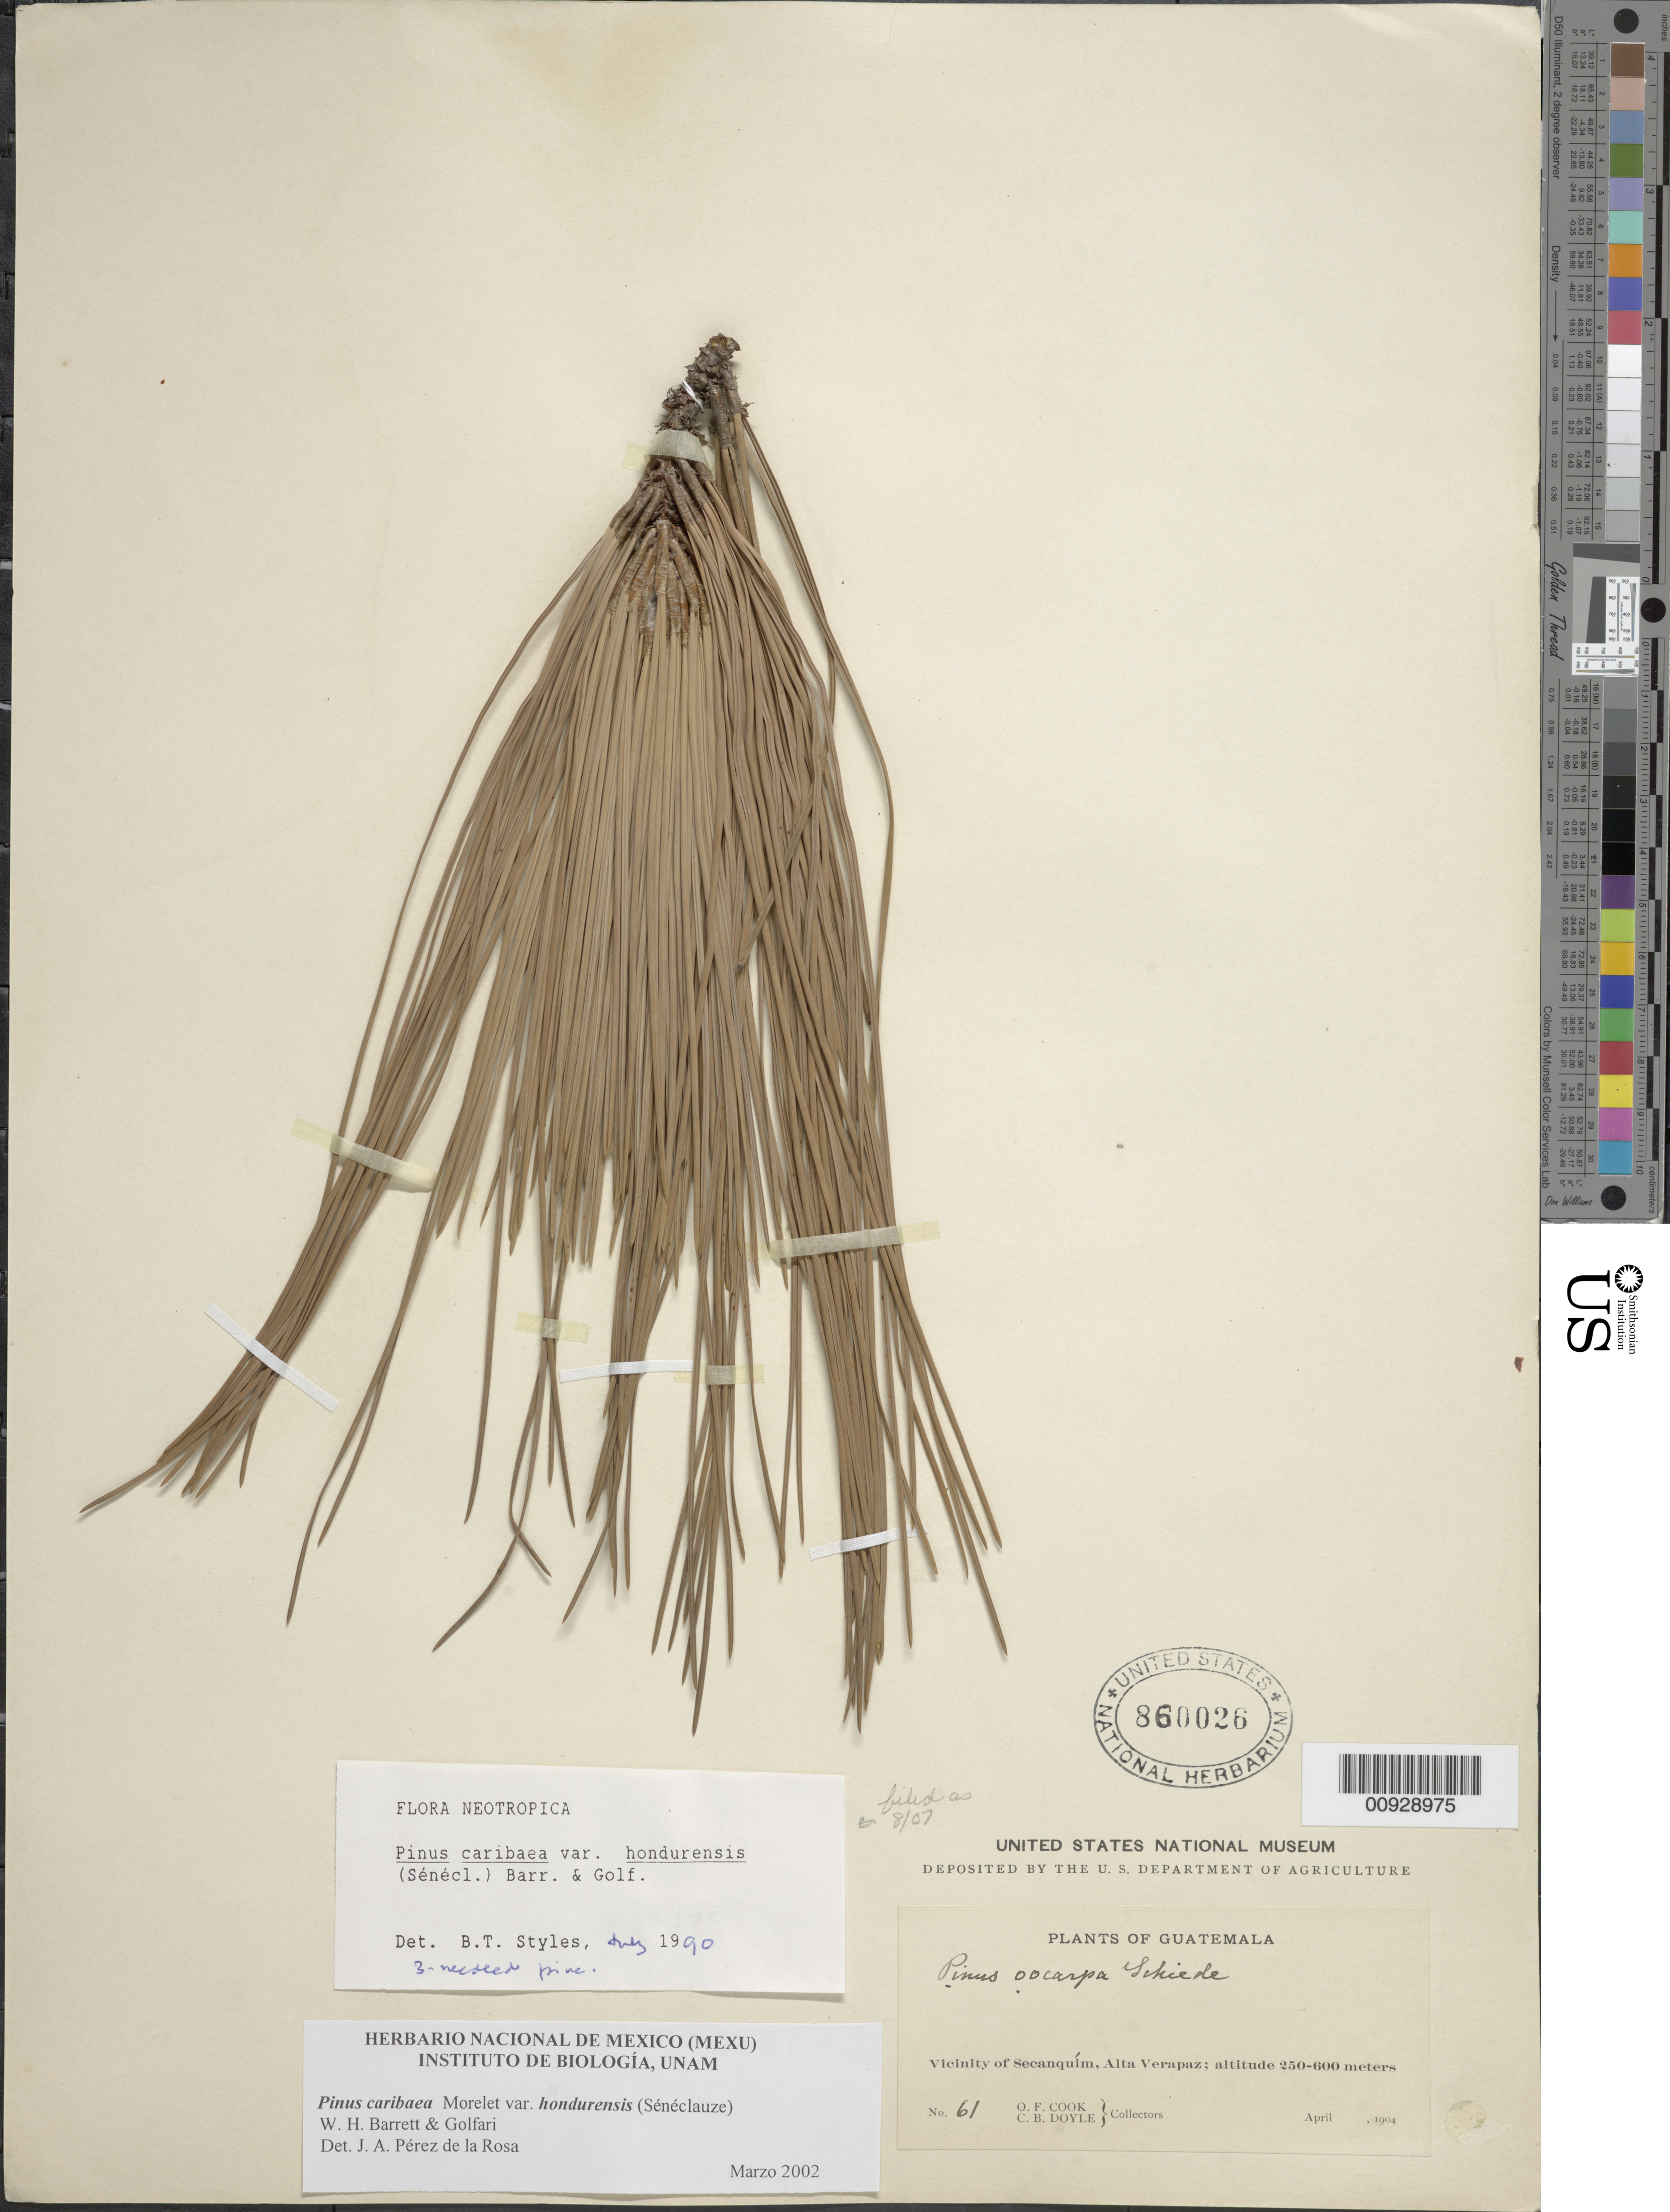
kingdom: Plantae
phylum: Tracheophyta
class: Pinopsida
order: Pinales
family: Pinaceae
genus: Pinus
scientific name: Pinus caribaea var. hondurensis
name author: (Sénécl.) W.H.G. Barrett & Golfari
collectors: O. F. Cook & C. Doyle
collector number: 61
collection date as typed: Apr 1904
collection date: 1904-04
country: Guatemala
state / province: Alta Verapaz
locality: Vicinity of Secanquím.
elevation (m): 600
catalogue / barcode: US 860026